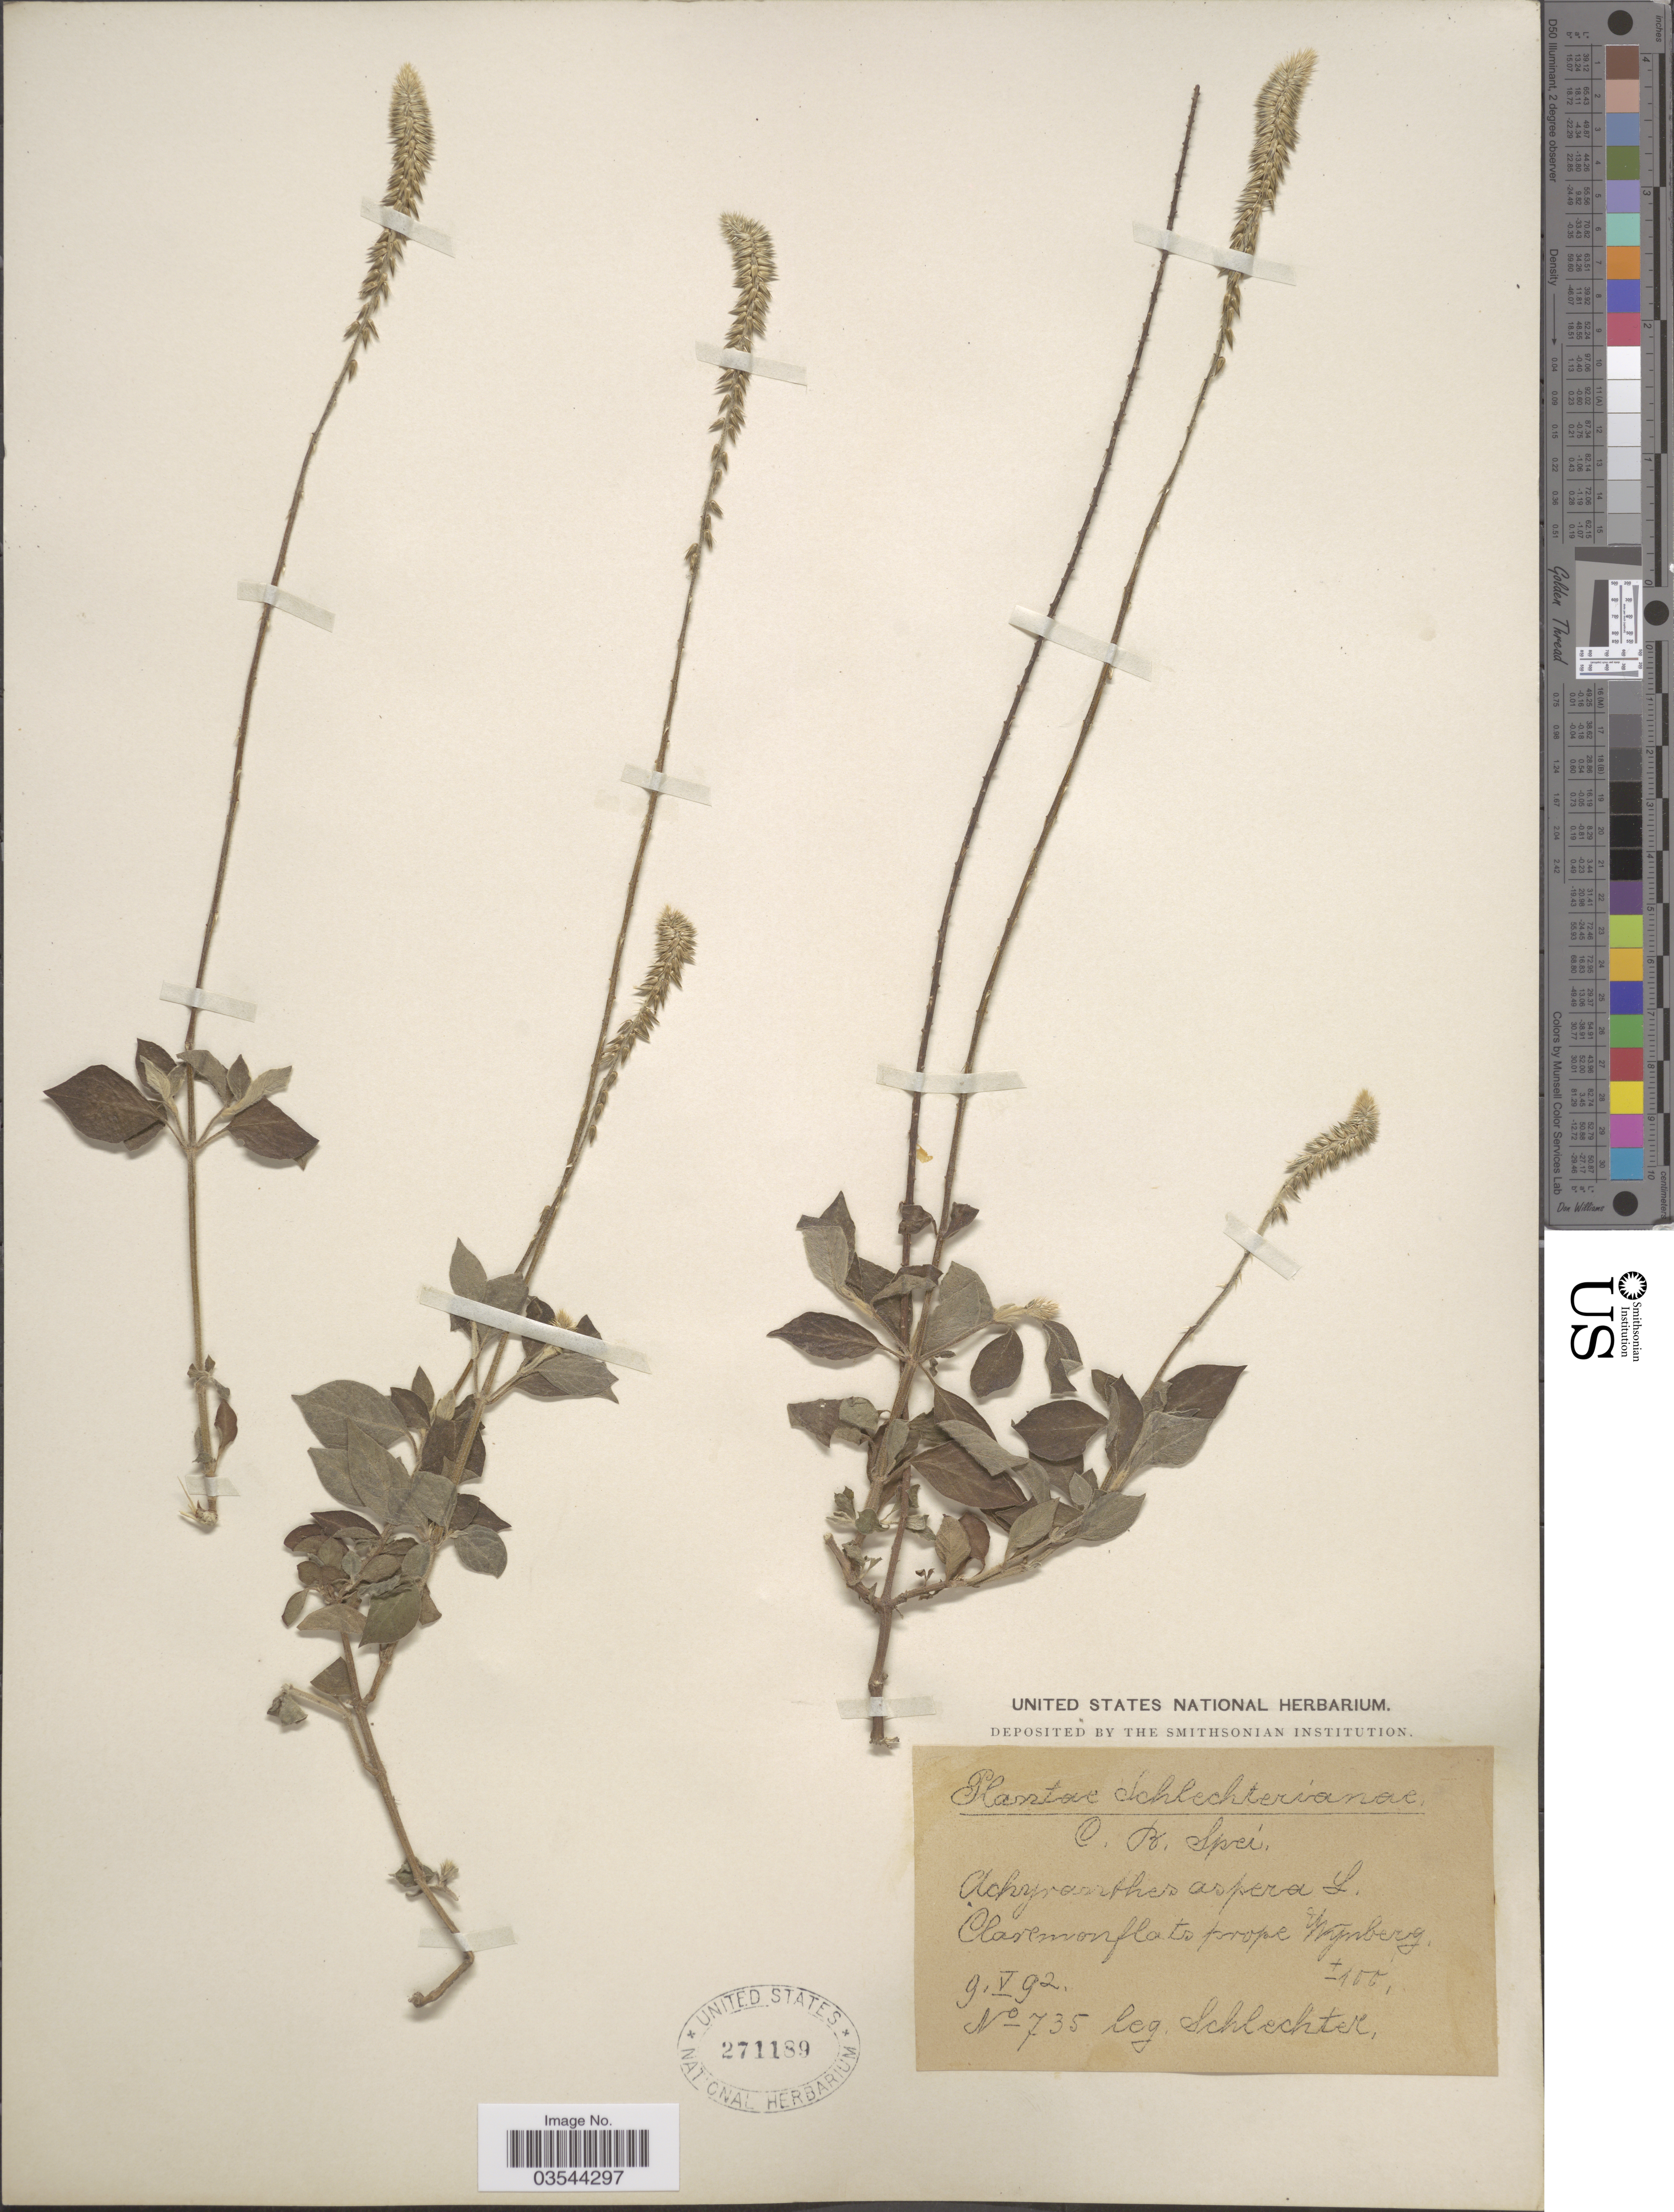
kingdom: Plantae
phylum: Tracheophyta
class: Magnoliopsida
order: Caryophyllales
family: Amaranthaceae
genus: Achyranthes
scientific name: Achyranthes aspera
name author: L.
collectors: Schlechter, --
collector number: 735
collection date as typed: Transcribed d/m/y: 9/5/92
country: South Africa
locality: C.B. Spei. Clavemonflats prope Wynberg.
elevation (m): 30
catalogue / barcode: US 271189